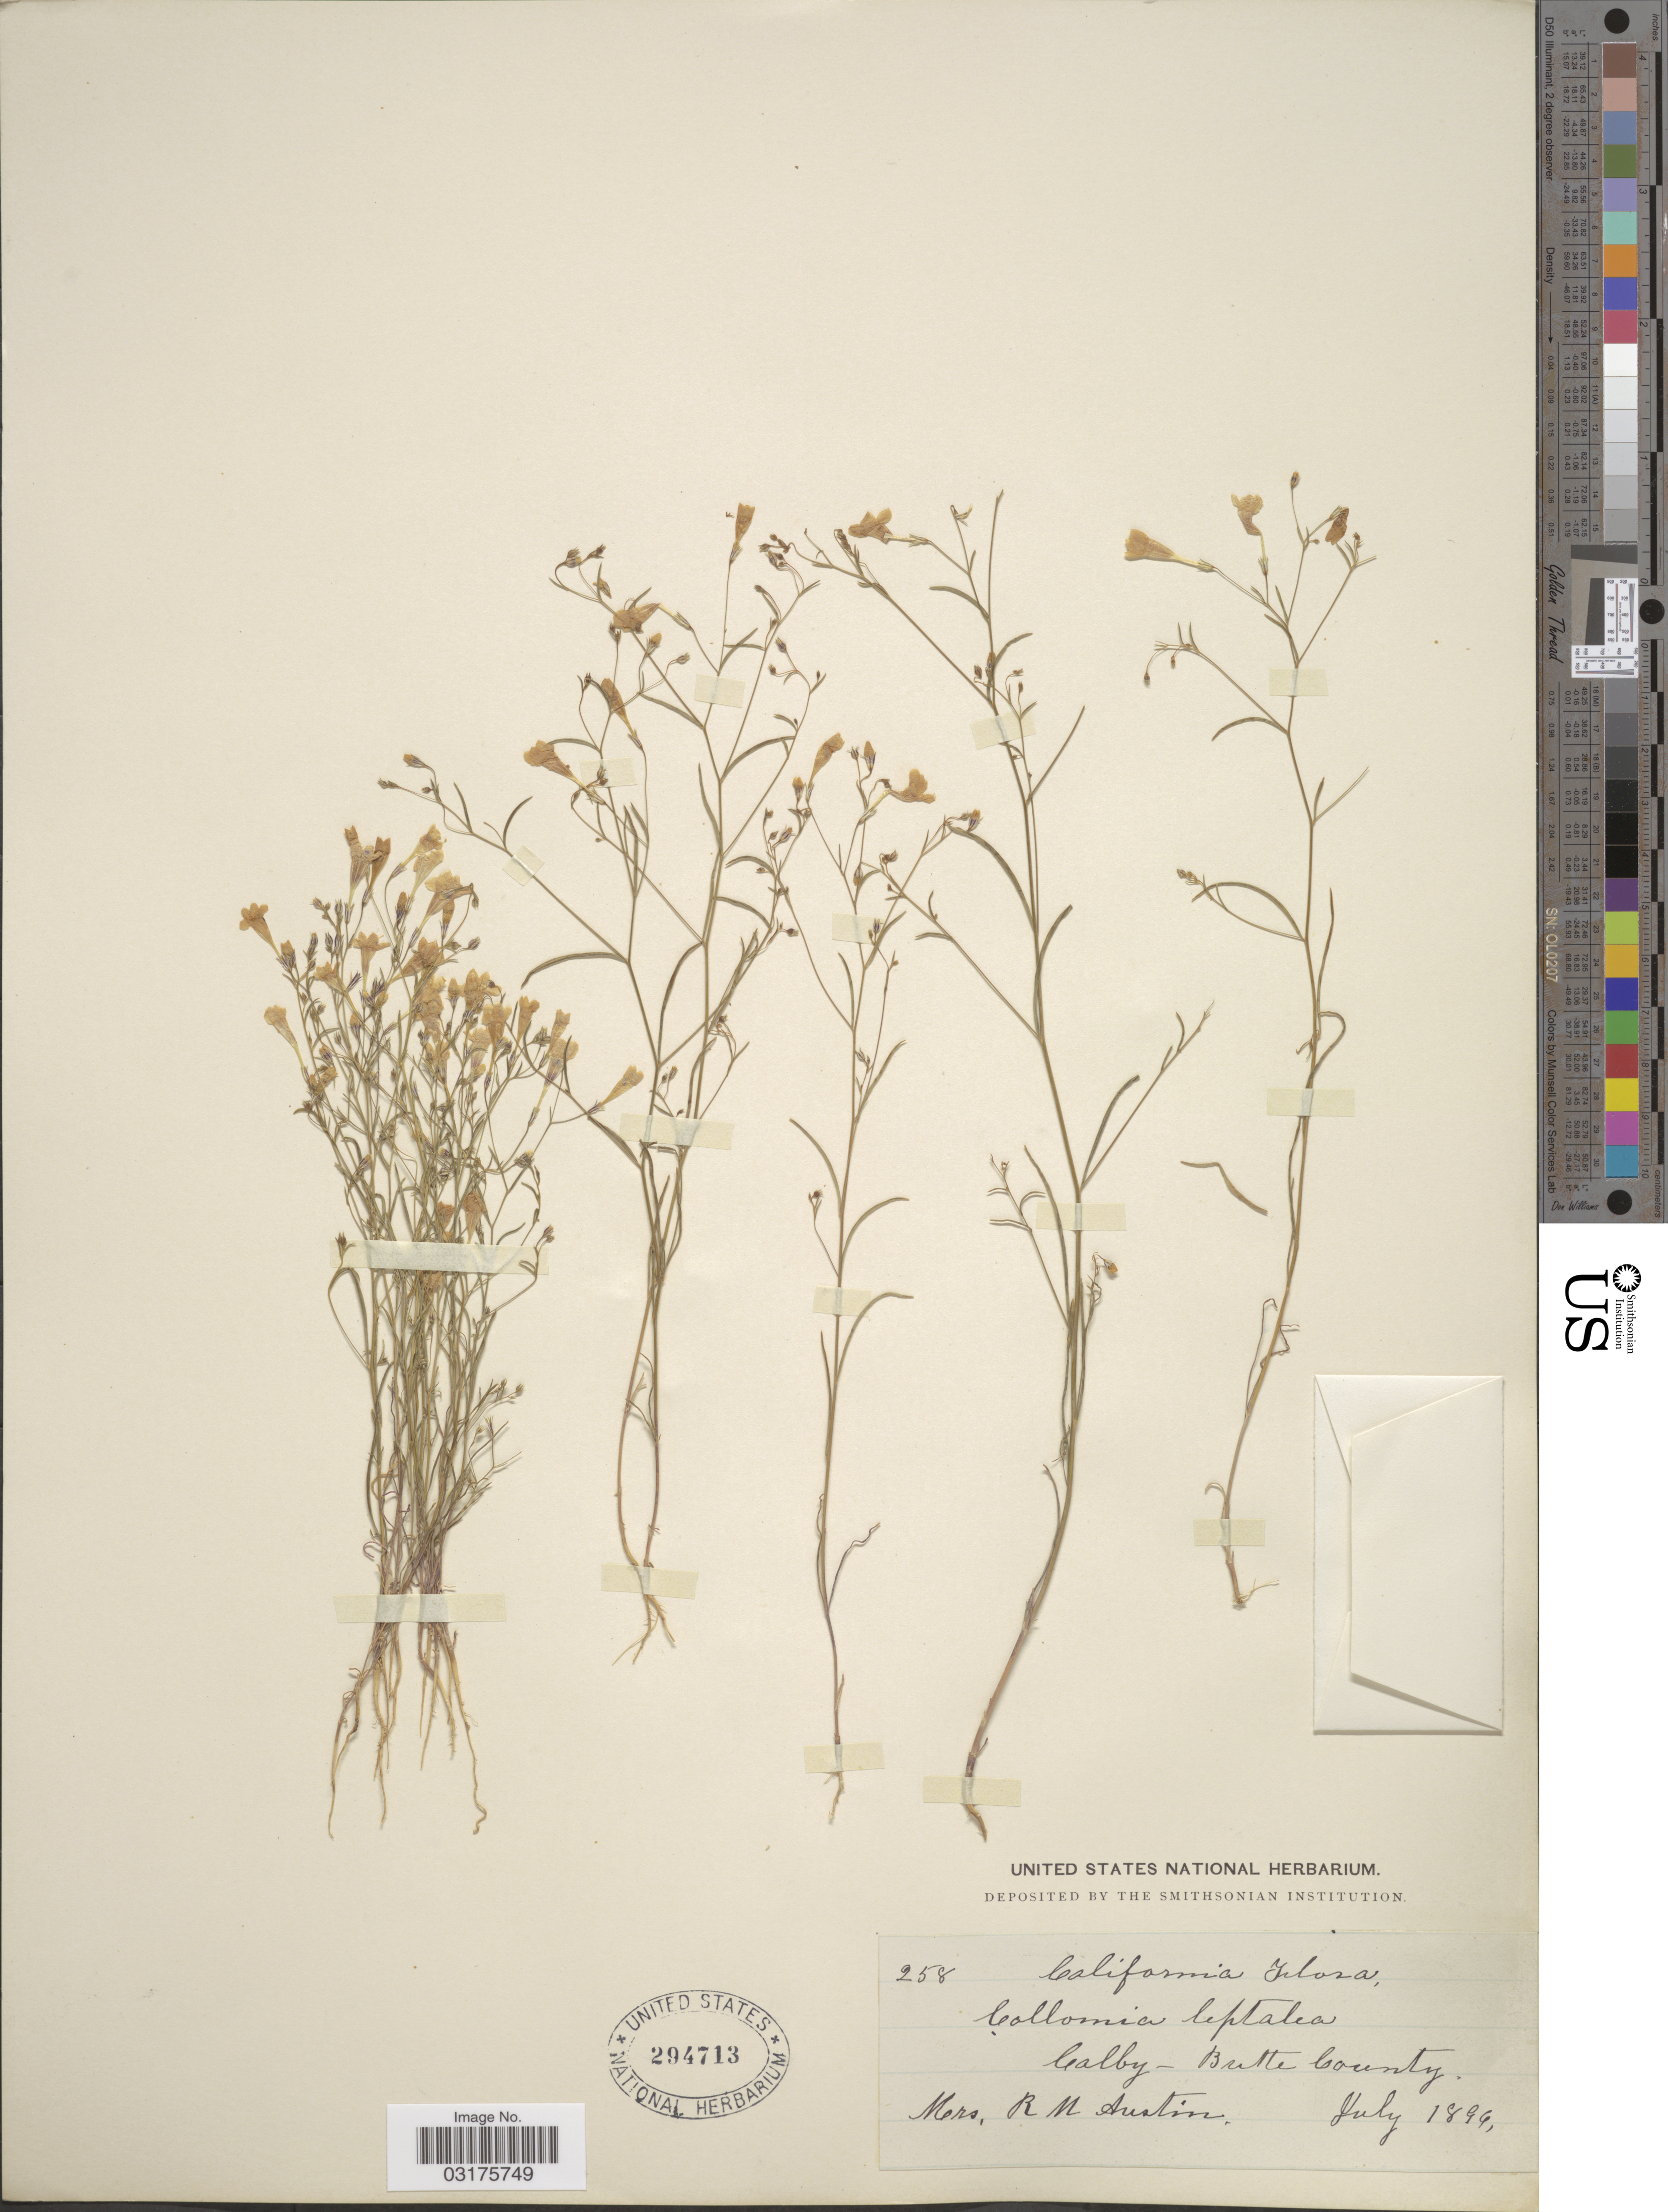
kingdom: Plantae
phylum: Tracheophyta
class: Magnoliopsida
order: Ericales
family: Polemoniaceae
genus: Navarretia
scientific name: Navarretia leptalea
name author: (A. Gray) L.A. Johnson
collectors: R. Austin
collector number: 258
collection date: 1896-07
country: United States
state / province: California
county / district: Butte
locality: Galby- Butte County.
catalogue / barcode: US 294713